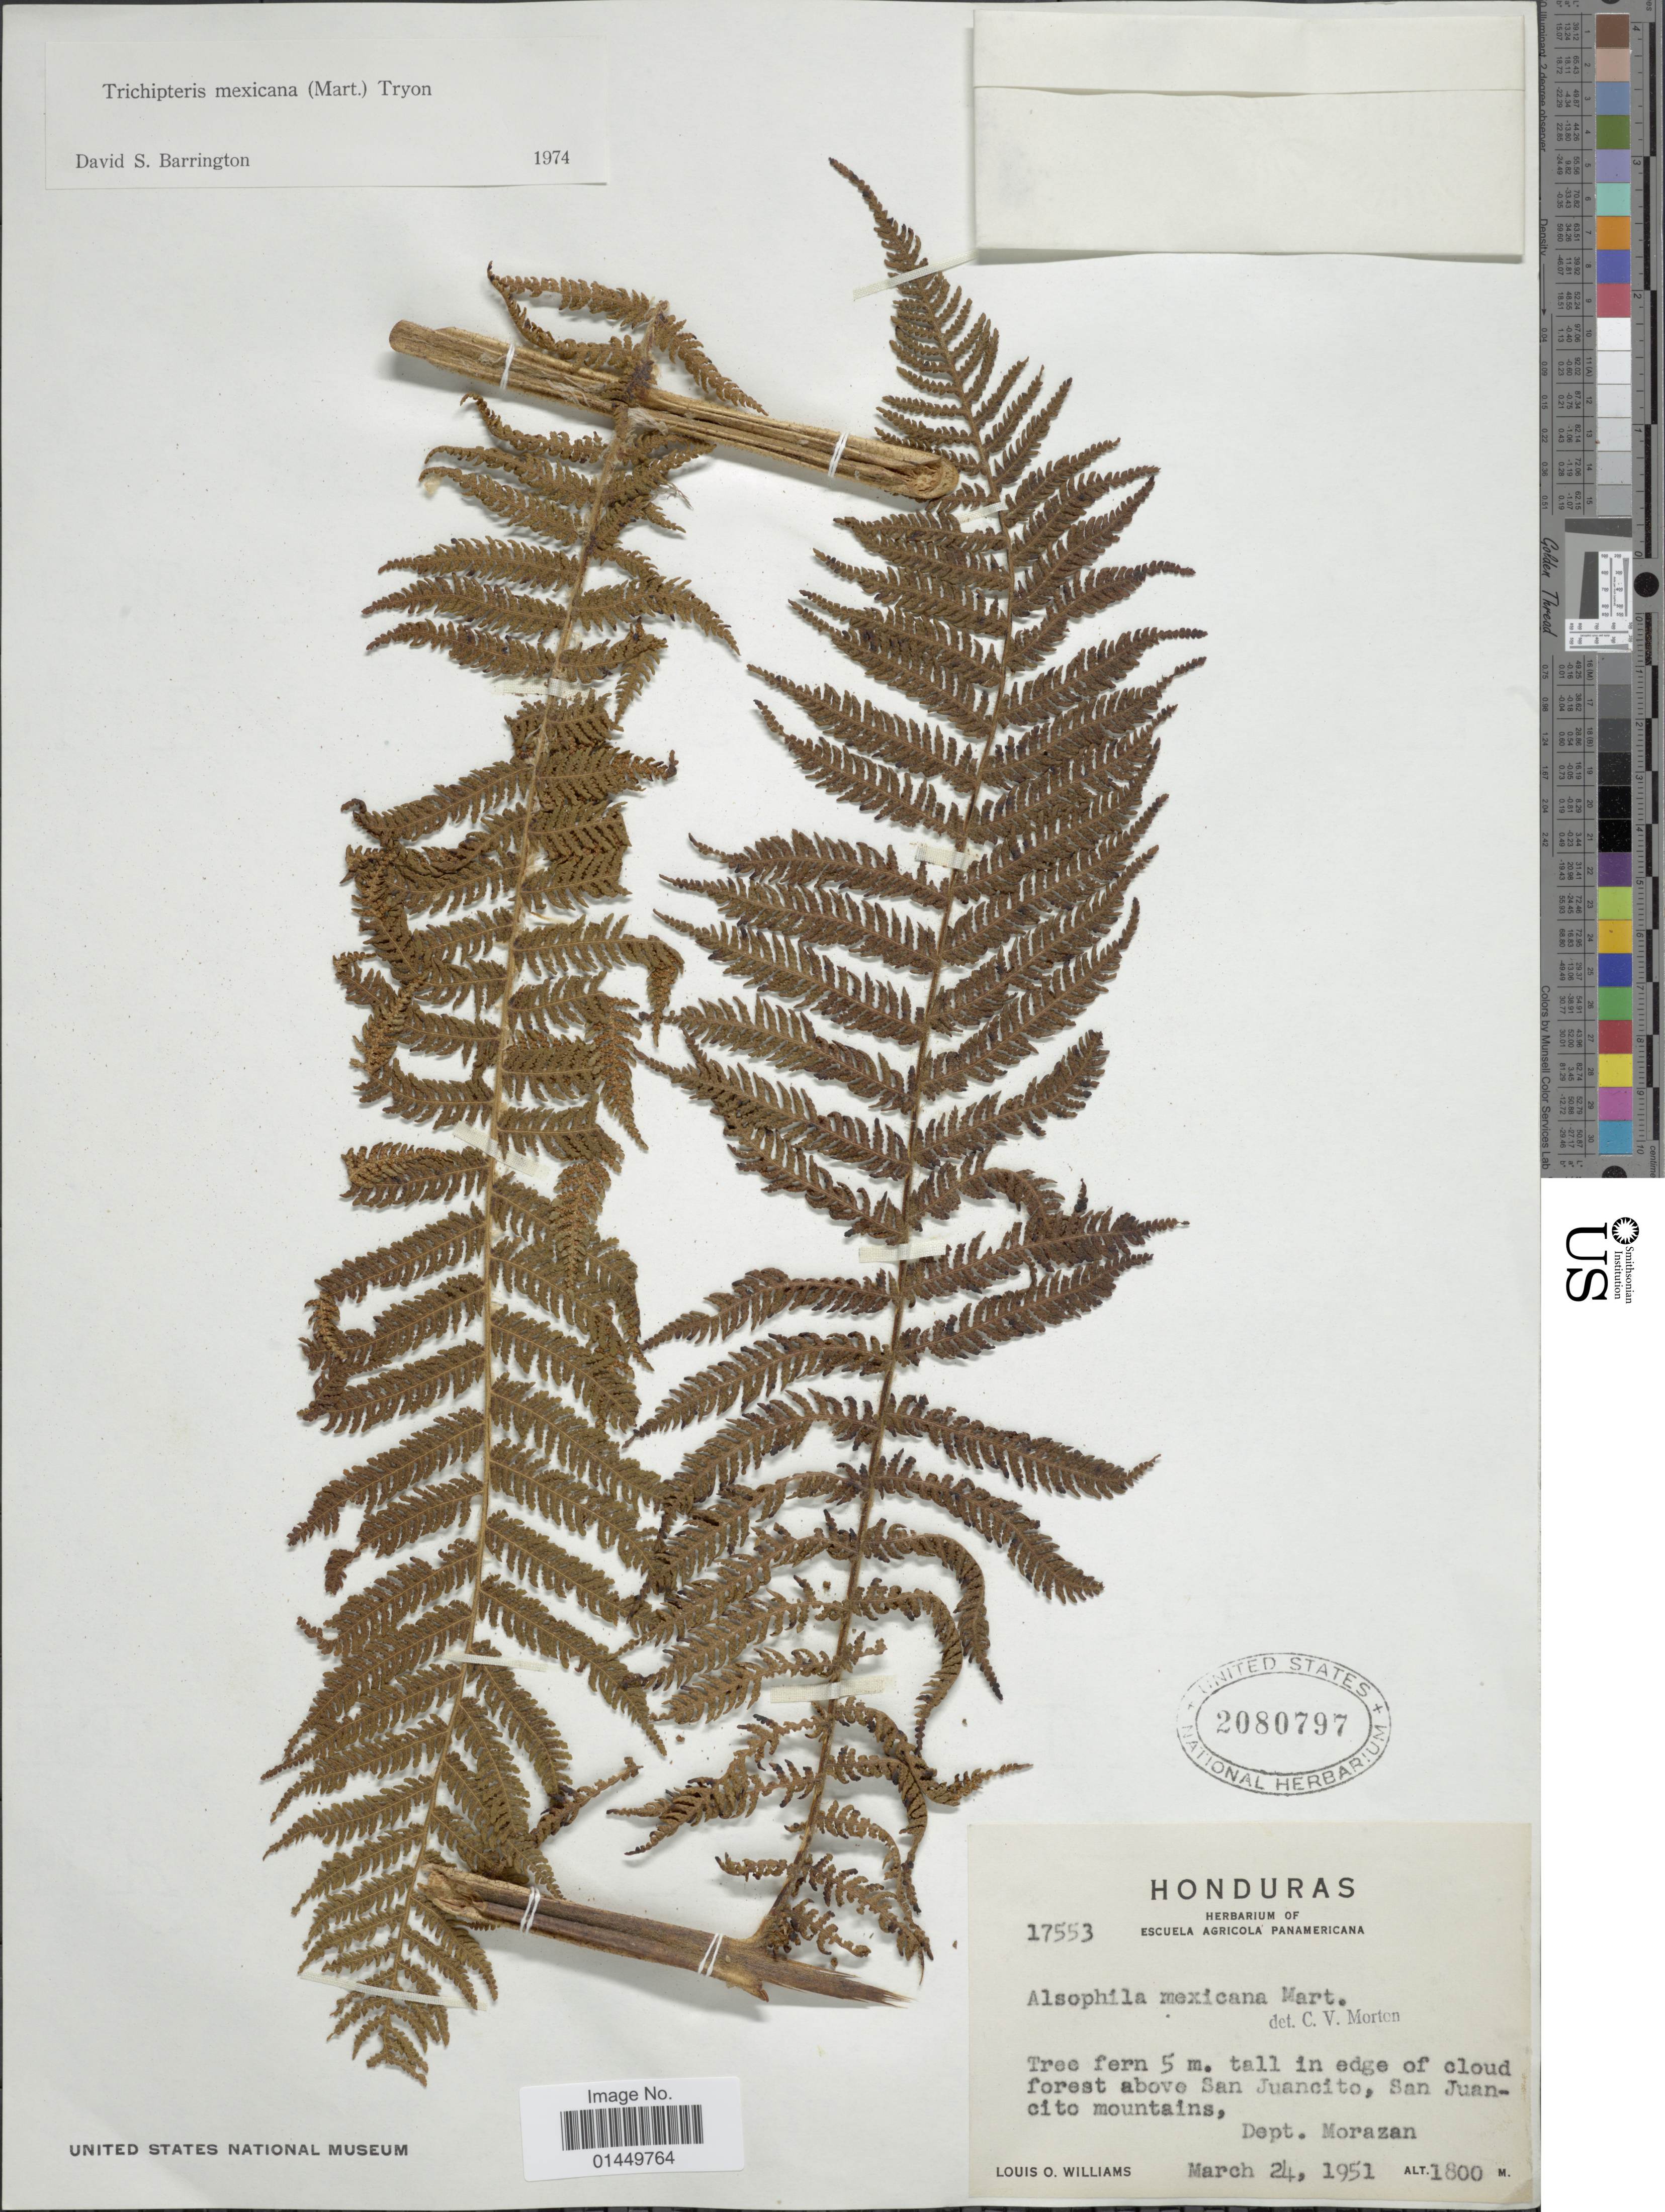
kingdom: Plantae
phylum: Tracheophyta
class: Polypodiopsida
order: Cyatheales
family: Cyatheaceae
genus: Cyathea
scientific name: Cyathea valdecrenata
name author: Domin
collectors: L. O. Williams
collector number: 17553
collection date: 1951-03-24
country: Honduras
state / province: Fco. Morazán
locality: Tall in edge of cloud forest above San Juancito, San Juancito mountains, Dept. Morazan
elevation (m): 1800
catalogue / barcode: US 2080797